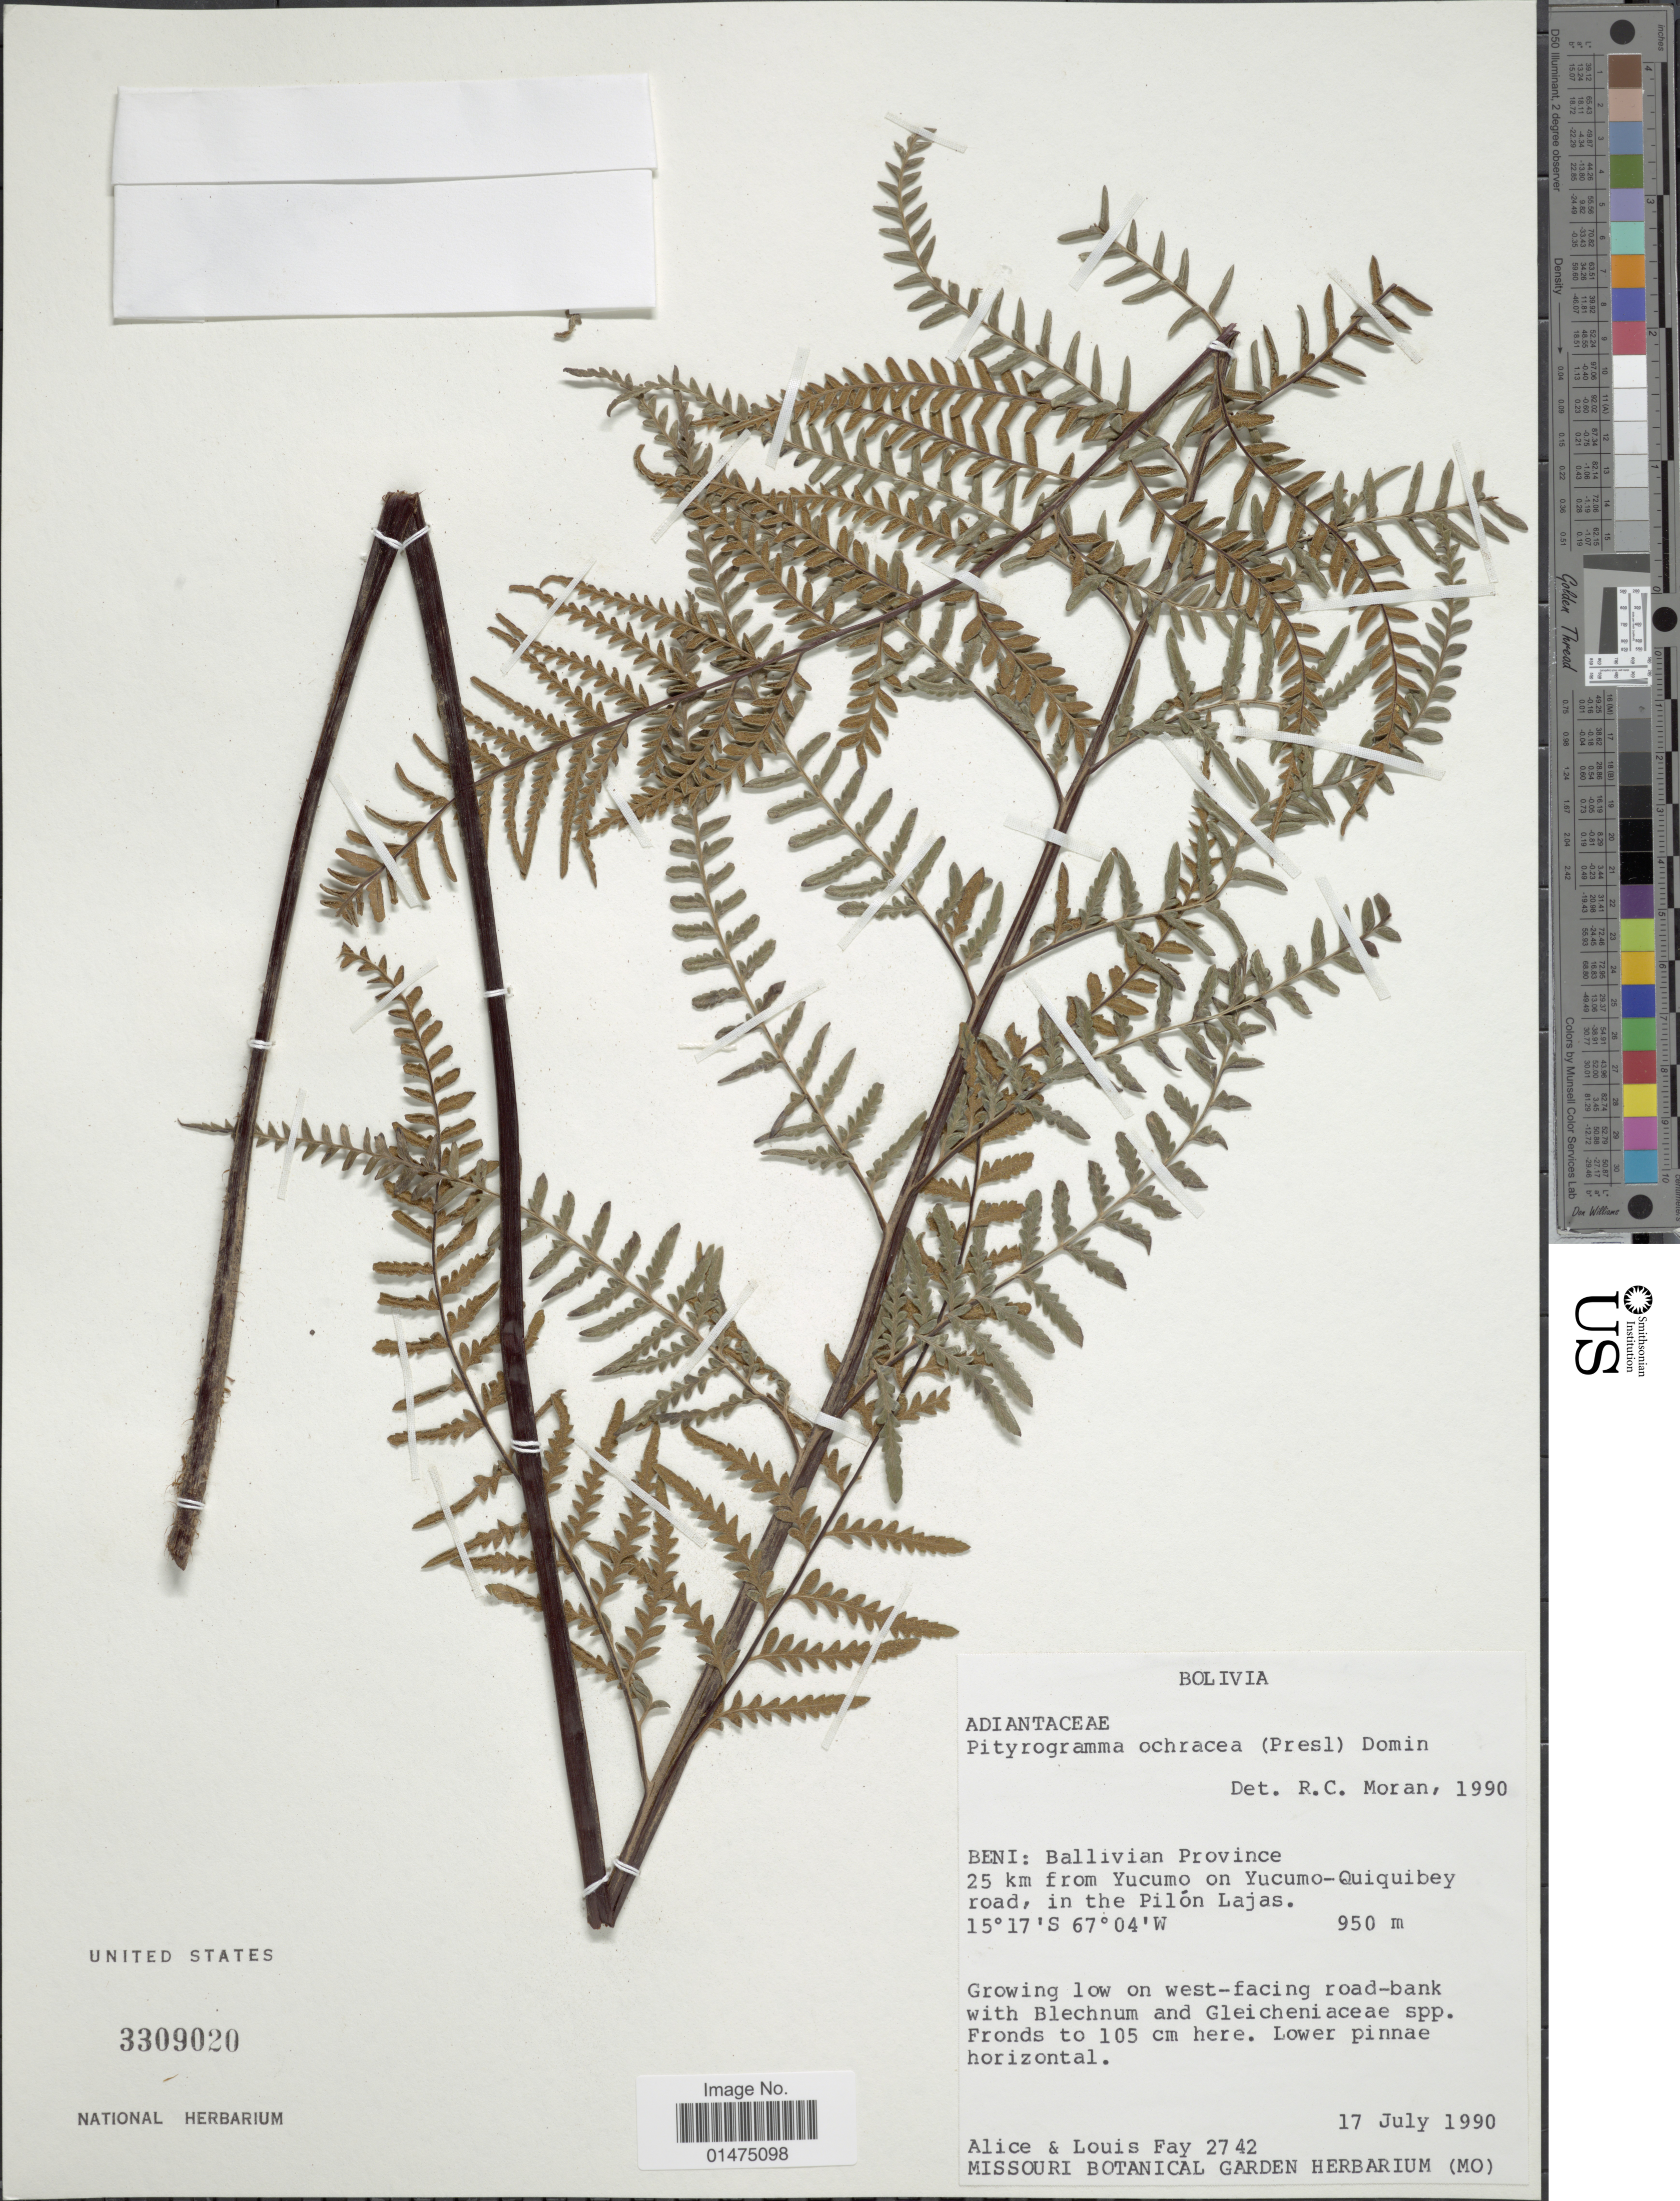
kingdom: Plantae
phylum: Tracheophyta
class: Polypodiopsida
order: Polypodiales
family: Pteridaceae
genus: Pityrogramma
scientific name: Pityrogramma ochracea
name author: (C. Presl) Domin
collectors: A. Fay & L. Fay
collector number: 2742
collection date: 1990-07-17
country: Bolivia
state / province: Beni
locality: Ballivian Province, 25 km from Yucumo on Yucumo-Quiquibey road, in the Pilon Lajas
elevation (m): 950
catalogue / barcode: US 3309020